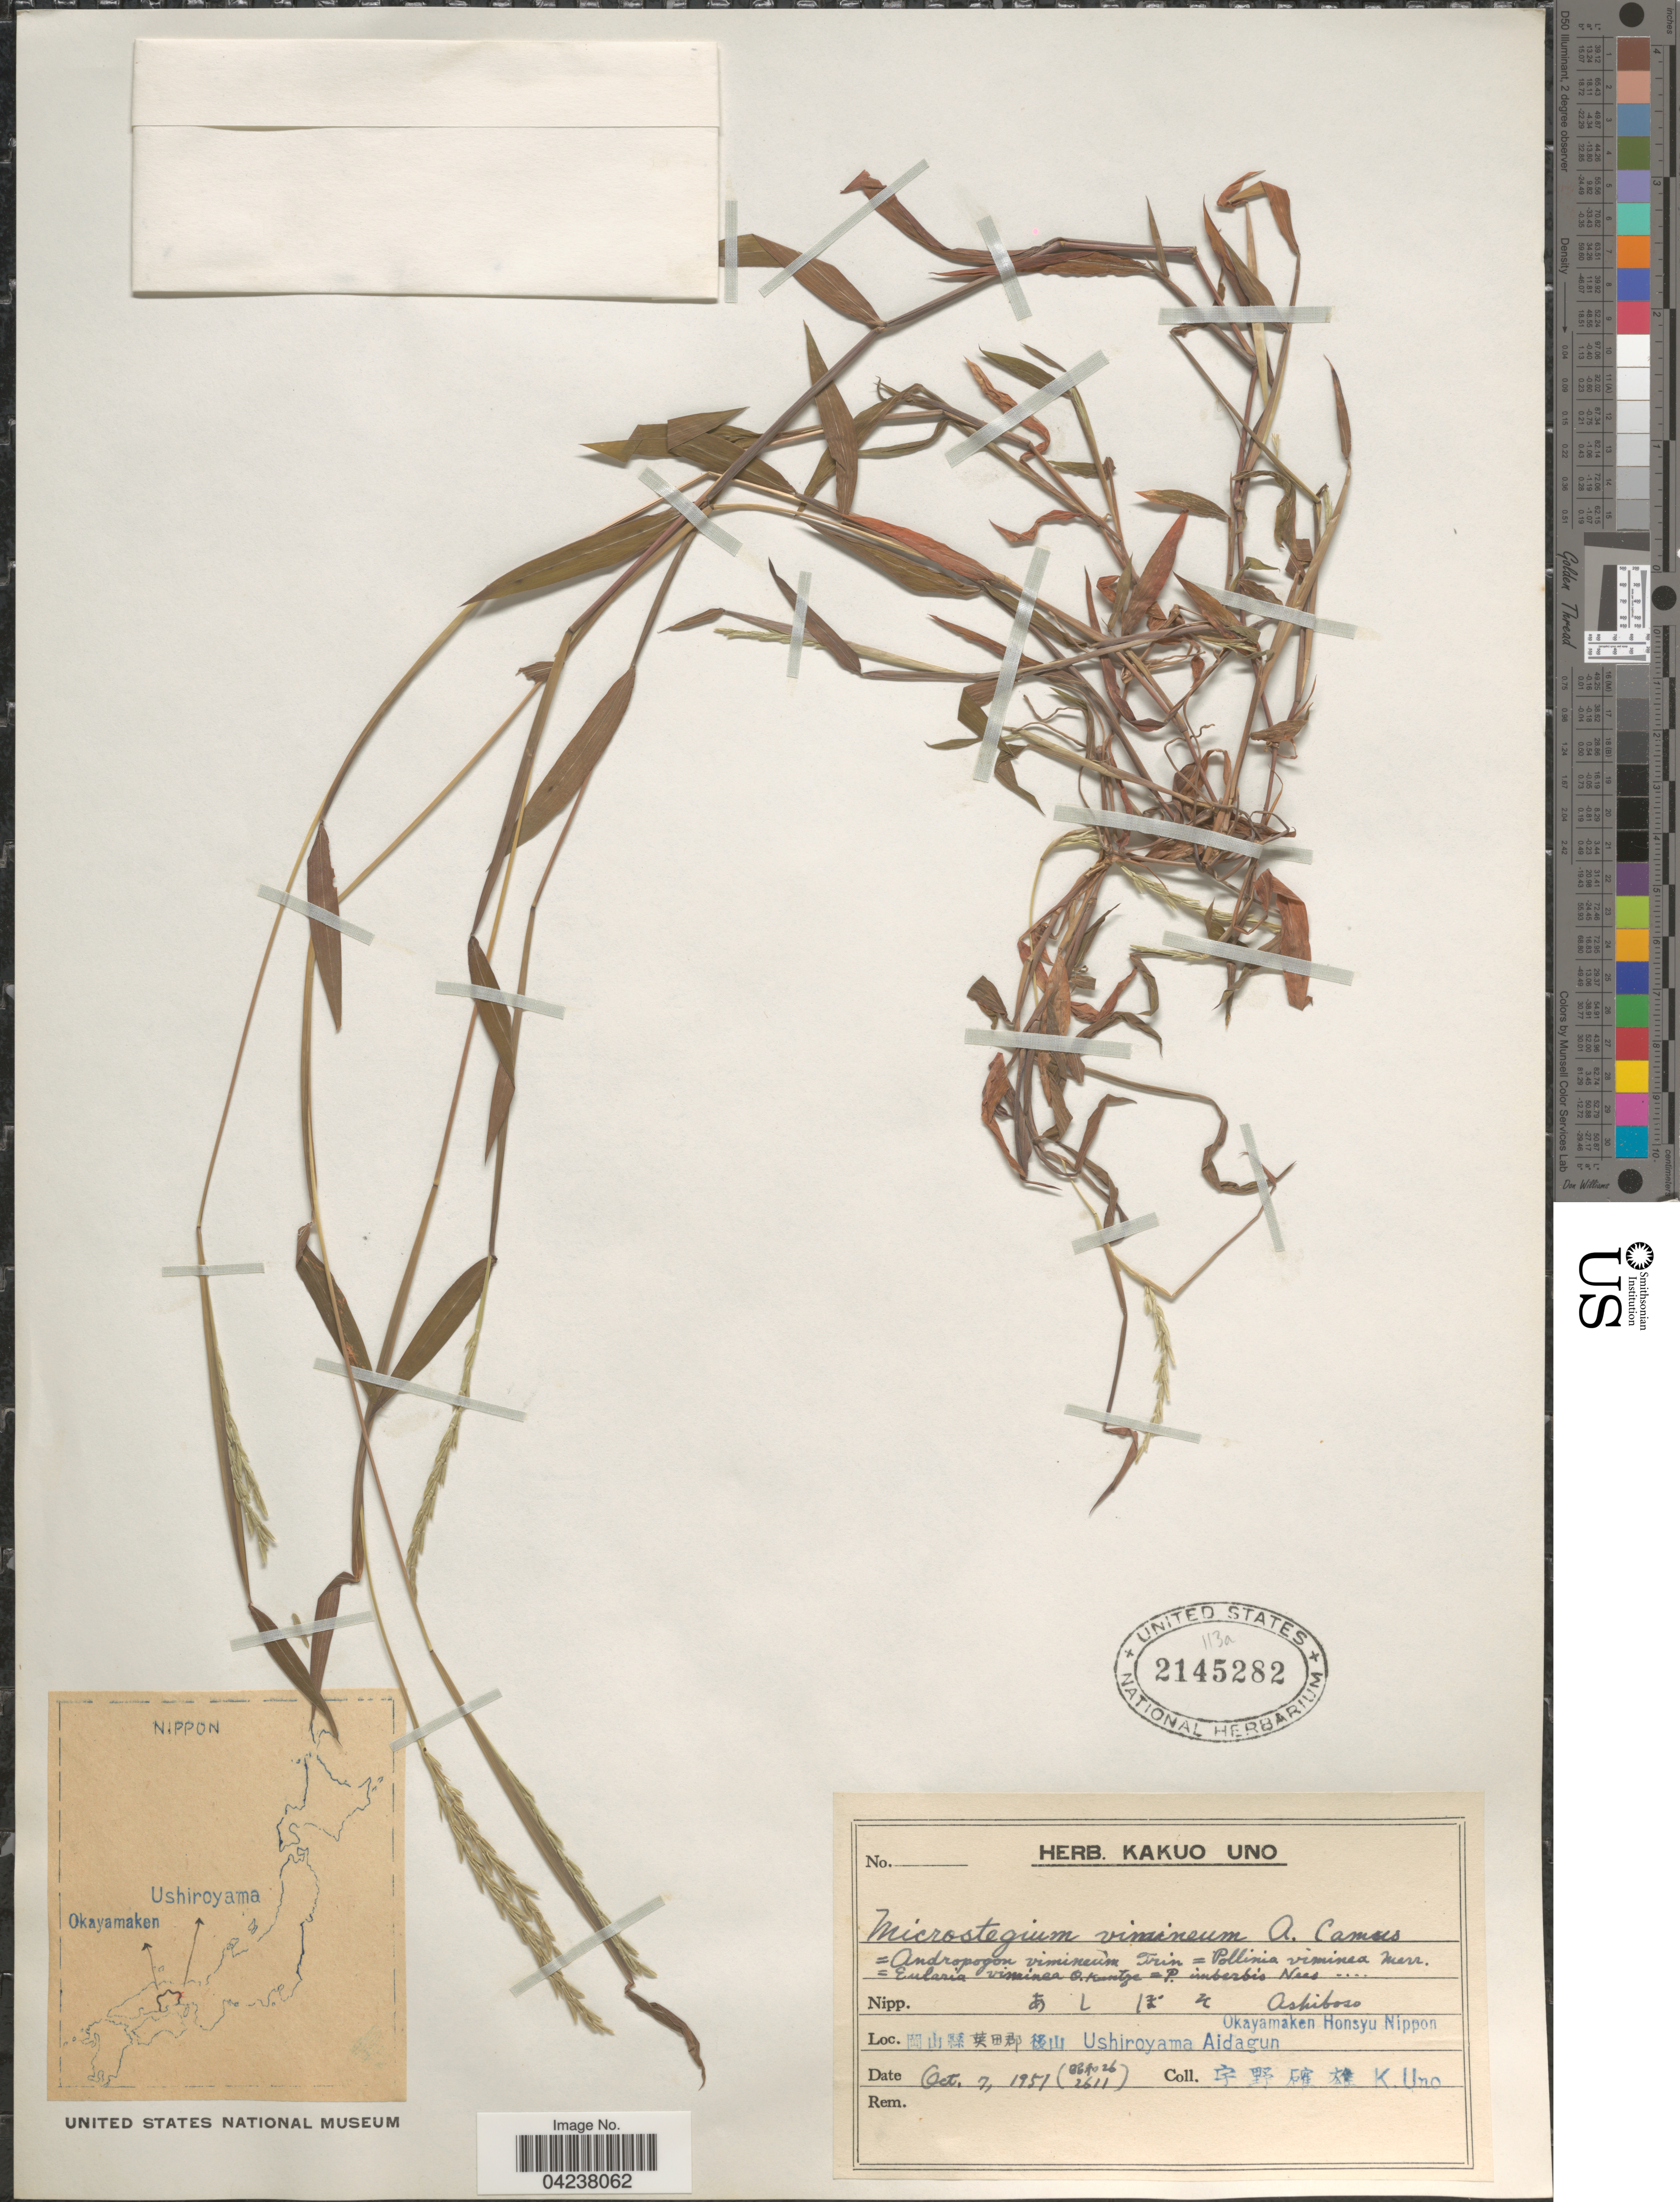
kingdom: Plantae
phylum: Tracheophyta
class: Liliopsida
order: Poales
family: Poaceae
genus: Microstegium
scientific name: Microstegium vimineum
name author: (Trin.) A. Camus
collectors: K. Uno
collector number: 2611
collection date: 1951-10-07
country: Japan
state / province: Okayama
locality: X Ushiroyama Aidagun. Okayamaken Honsyu Nippon.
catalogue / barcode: US 2145282